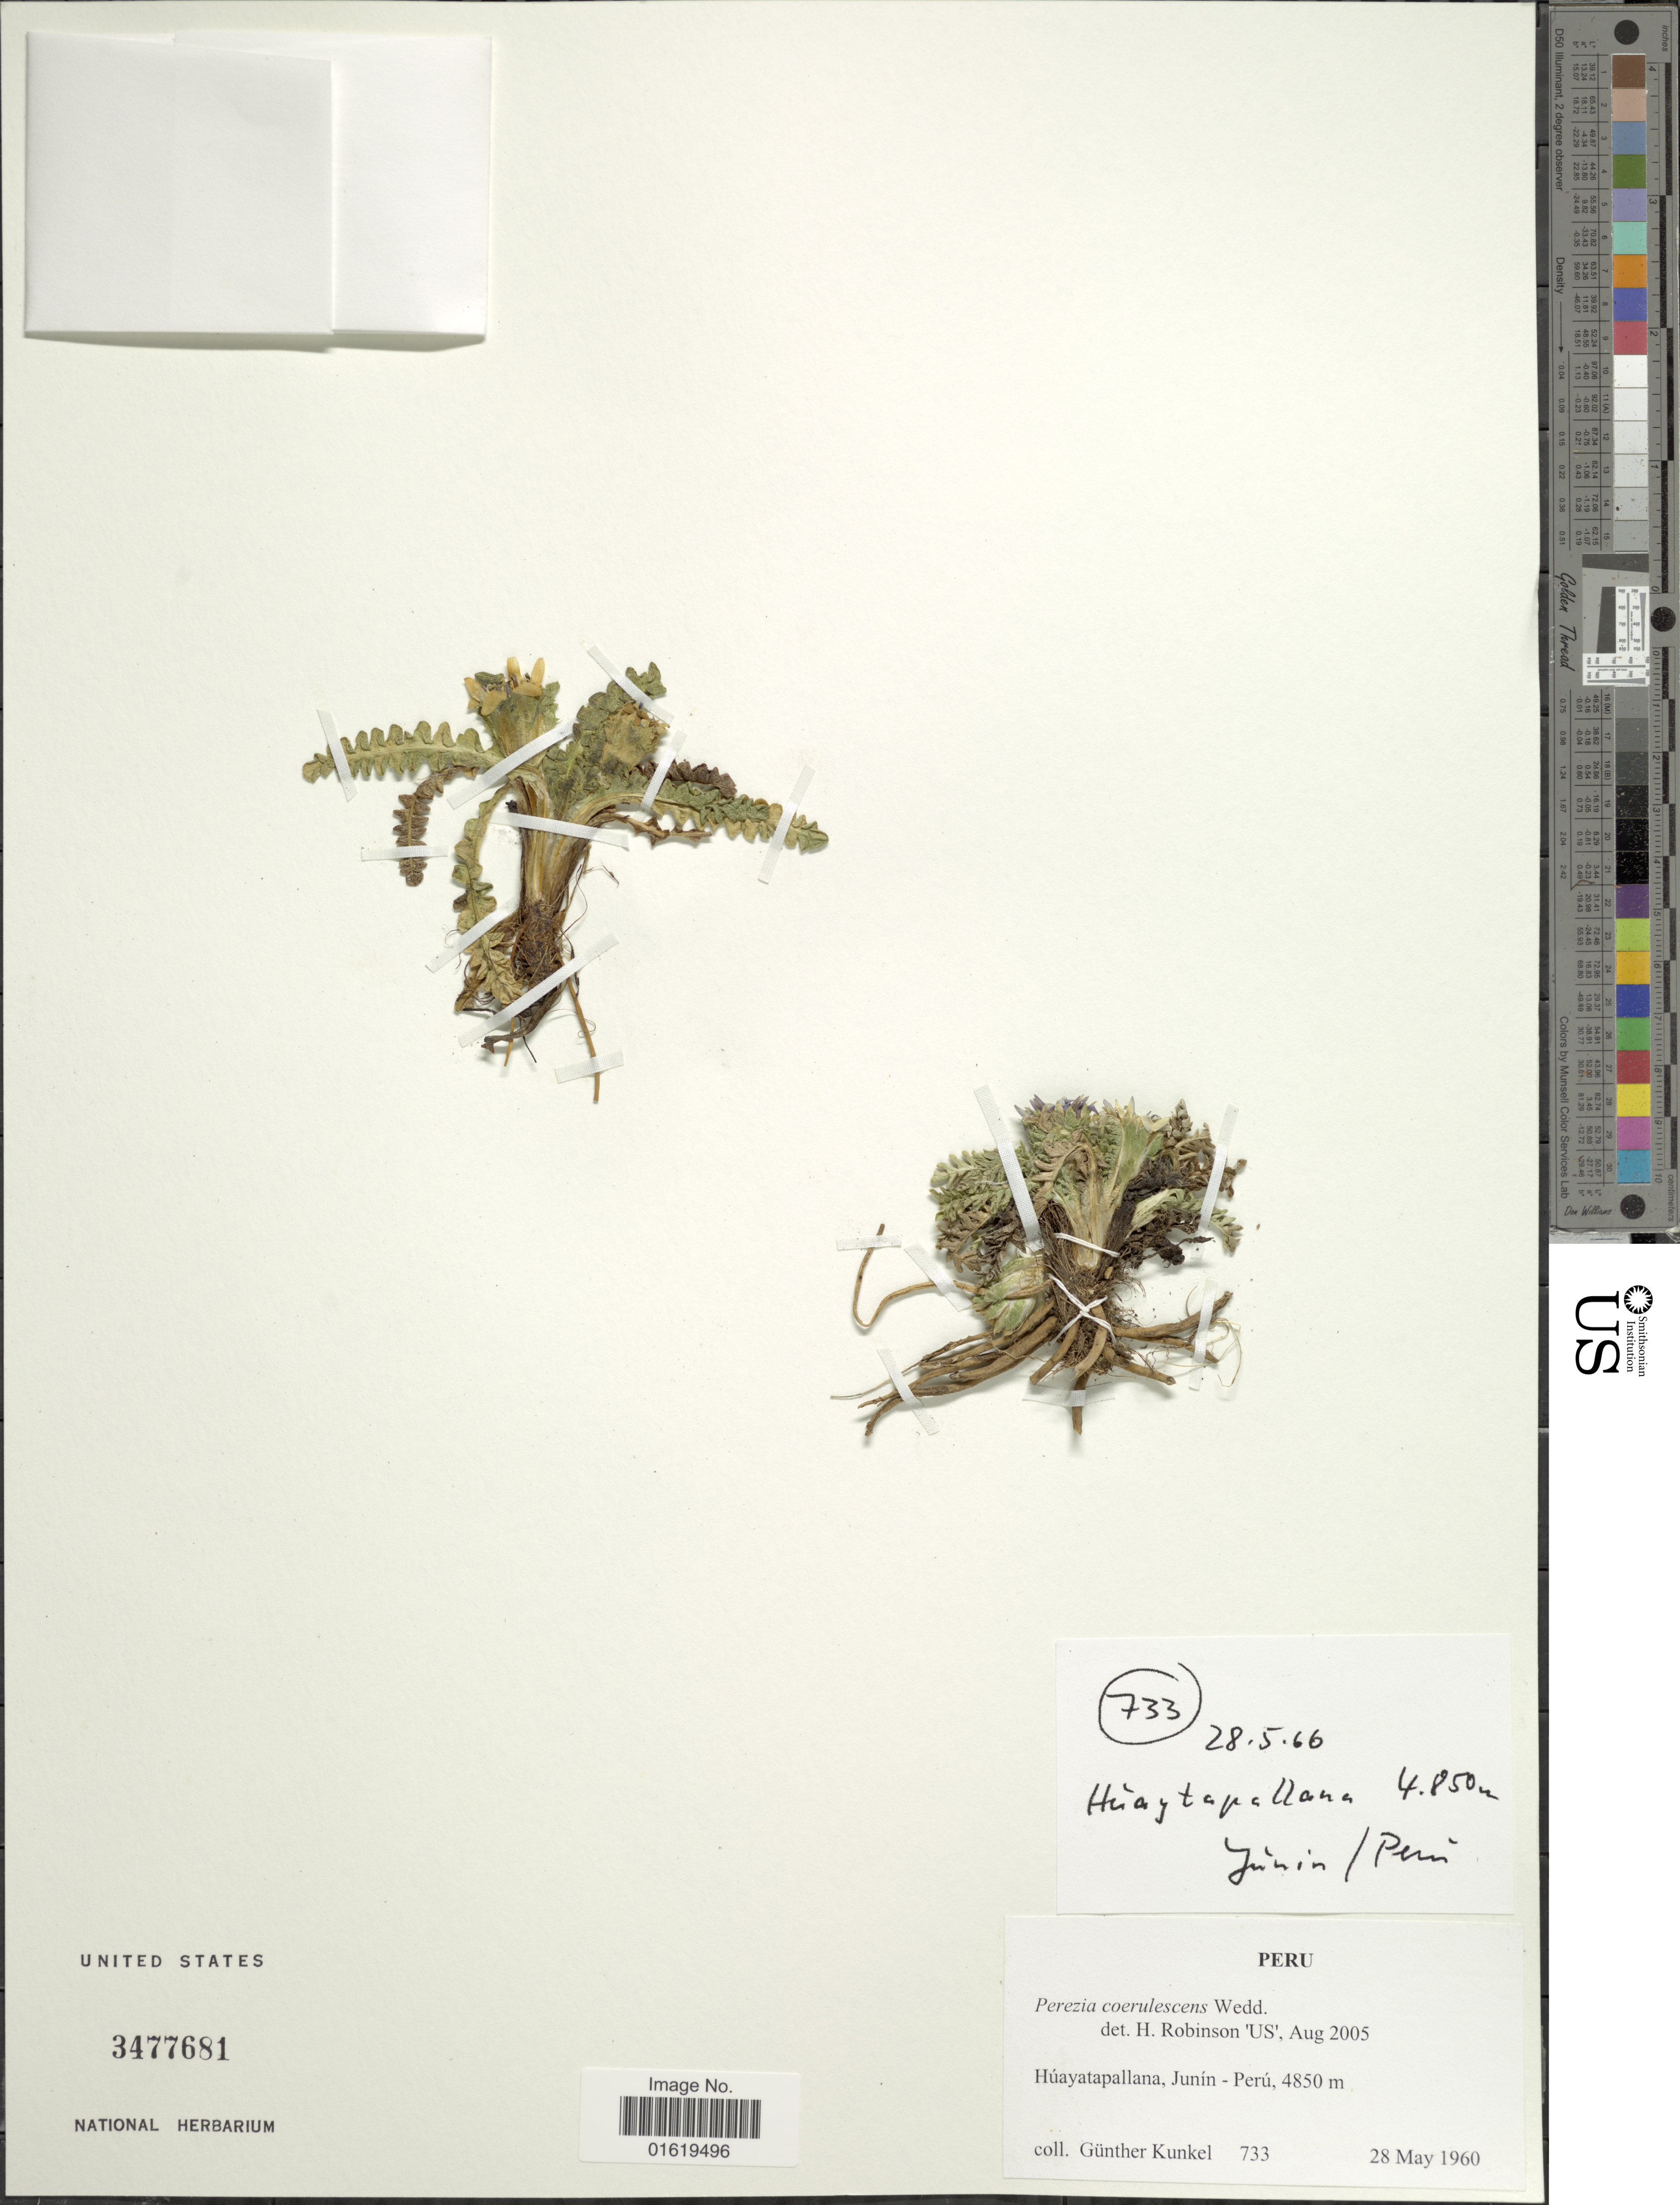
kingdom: Plantae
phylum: Tracheophyta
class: Magnoliopsida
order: Asterales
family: Asteraceae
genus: Perezia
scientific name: Perezia coerulescens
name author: Wedd.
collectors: G. Kunkel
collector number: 733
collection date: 1960-05-28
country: Peru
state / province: Junín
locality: Húayatapallana, Junín - Perú.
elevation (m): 4850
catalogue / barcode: US 3477681